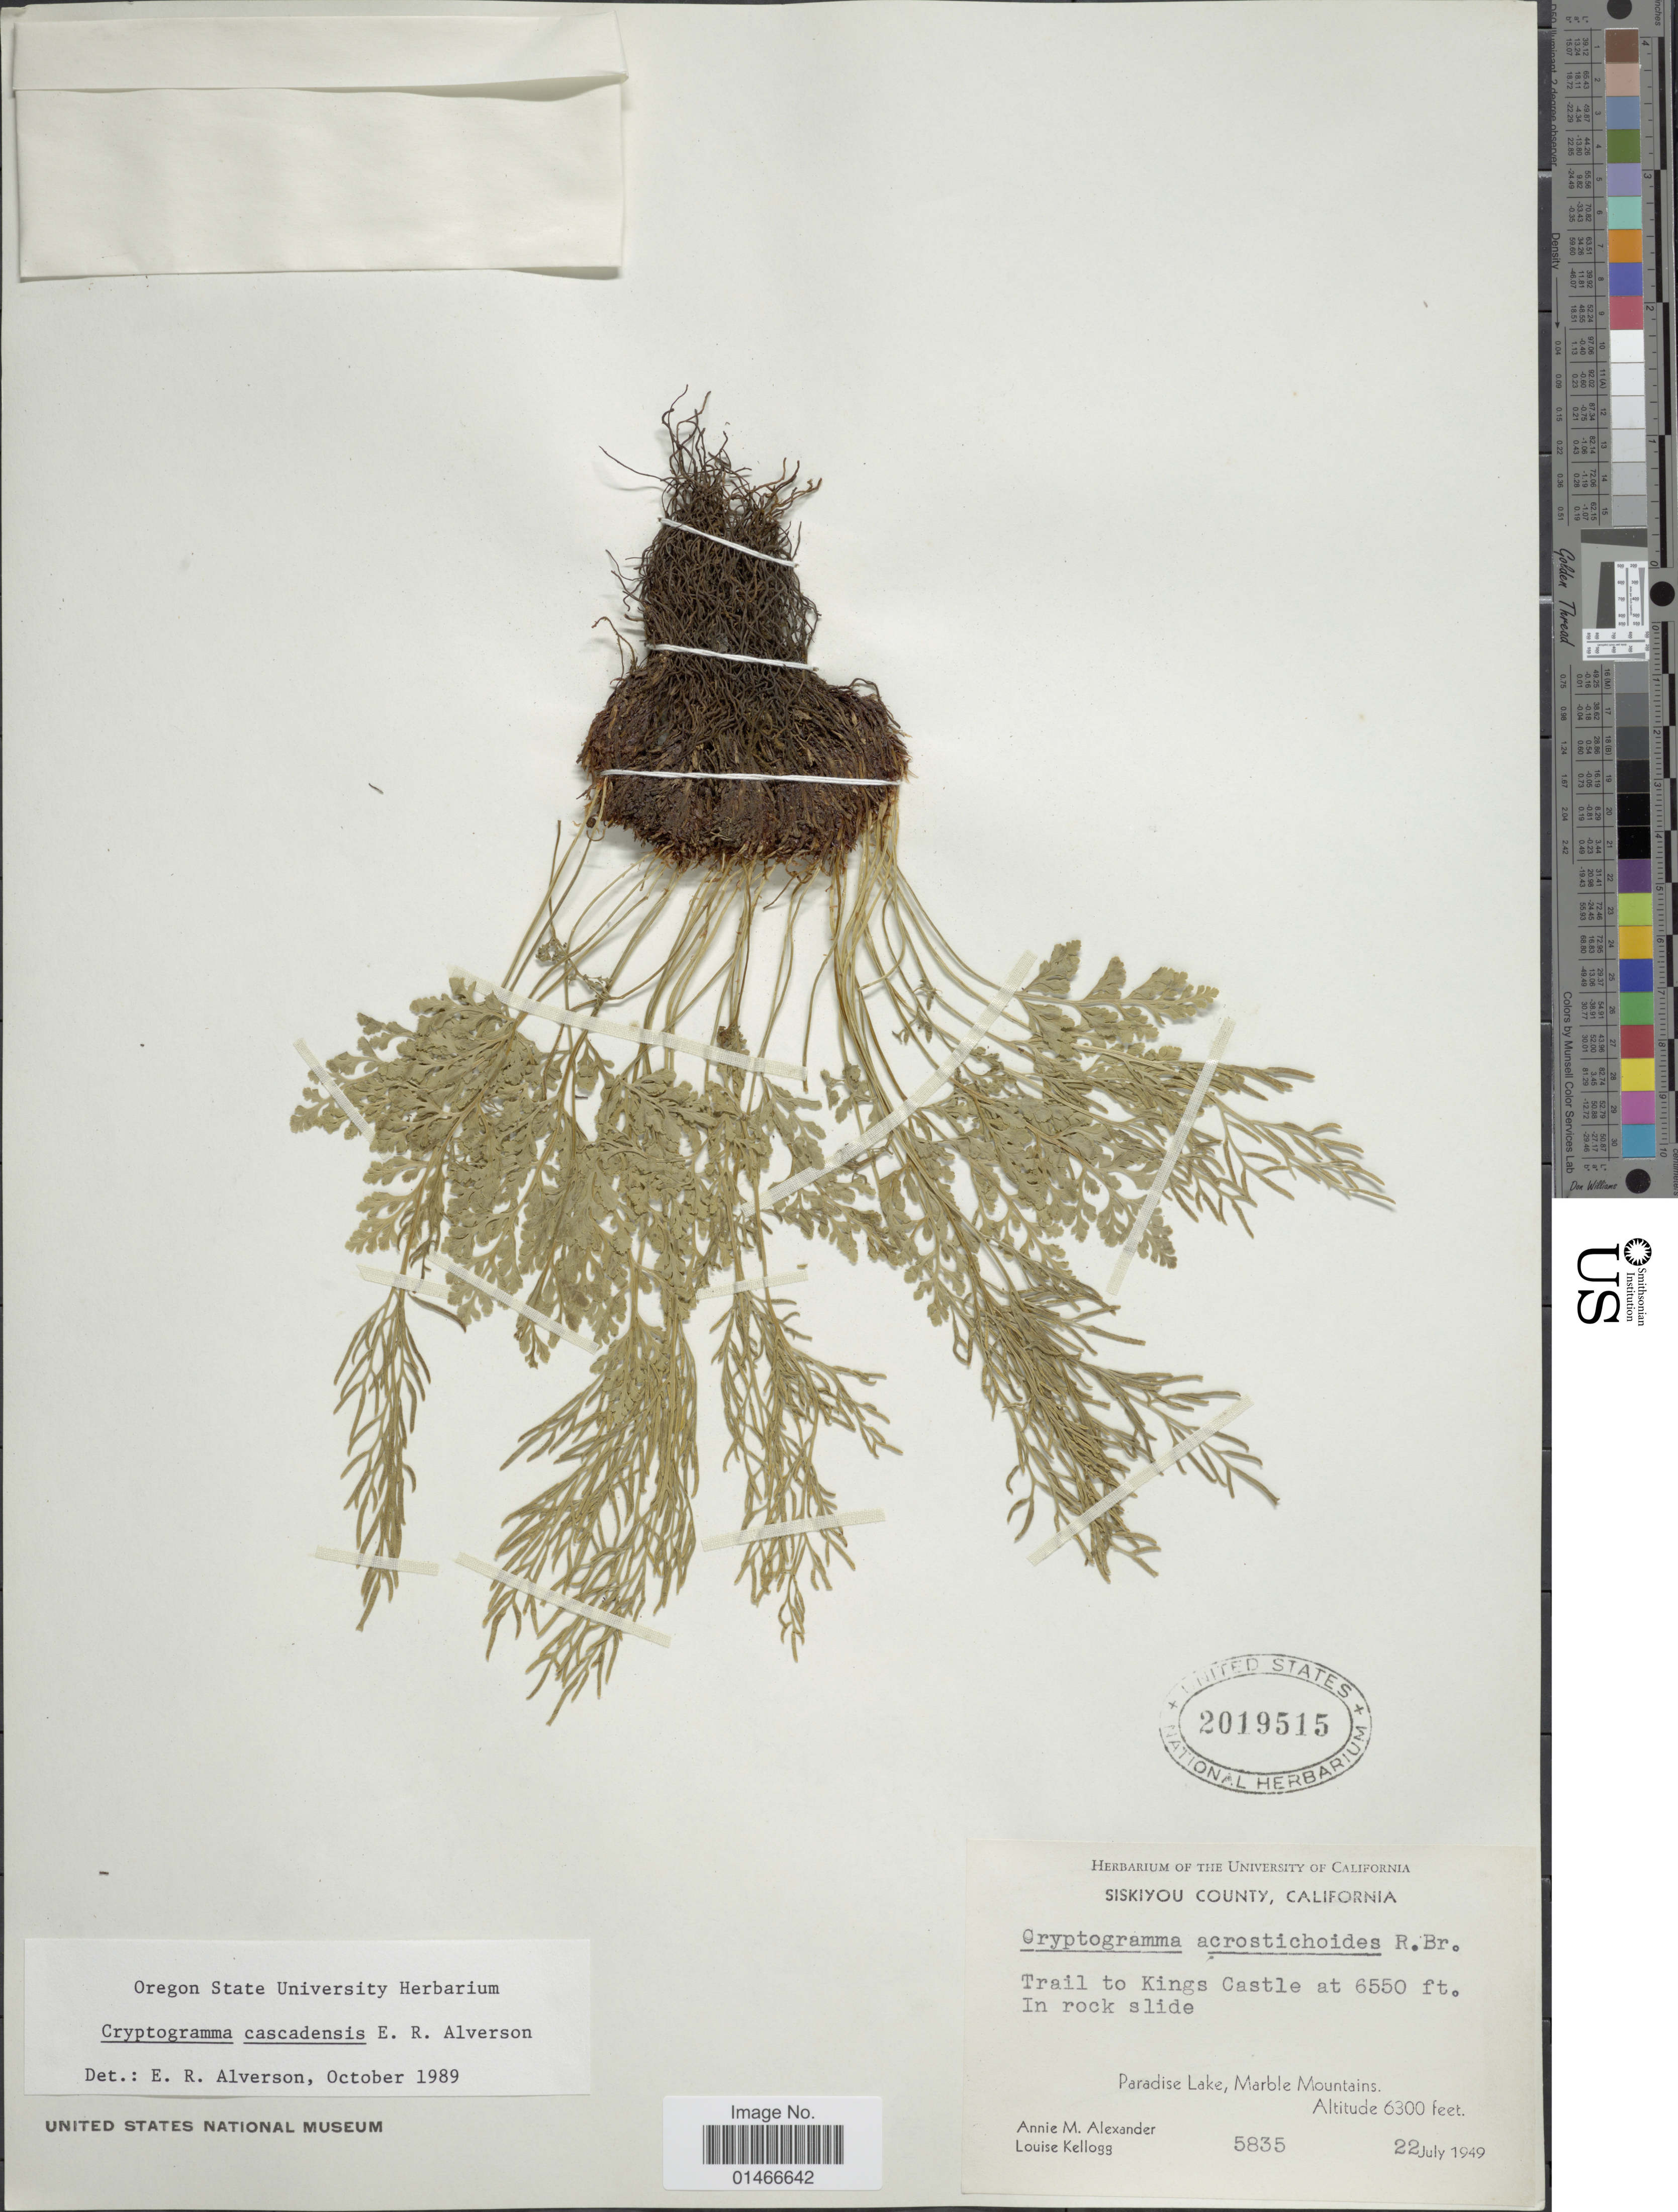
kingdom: Plantae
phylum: Tracheophyta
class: Polypodiopsida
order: Polypodiales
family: Pteridaceae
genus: Cryptogramma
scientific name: Cryptogramma cascadensis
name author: Alverson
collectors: A. M. Alexander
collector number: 5835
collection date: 1949-07-22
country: United States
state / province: California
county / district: Siskiyou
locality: Siskiyou County. Trail to Kings Castle. Paradise Lake, Marble Mountains.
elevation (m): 1920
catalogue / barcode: US 2019515